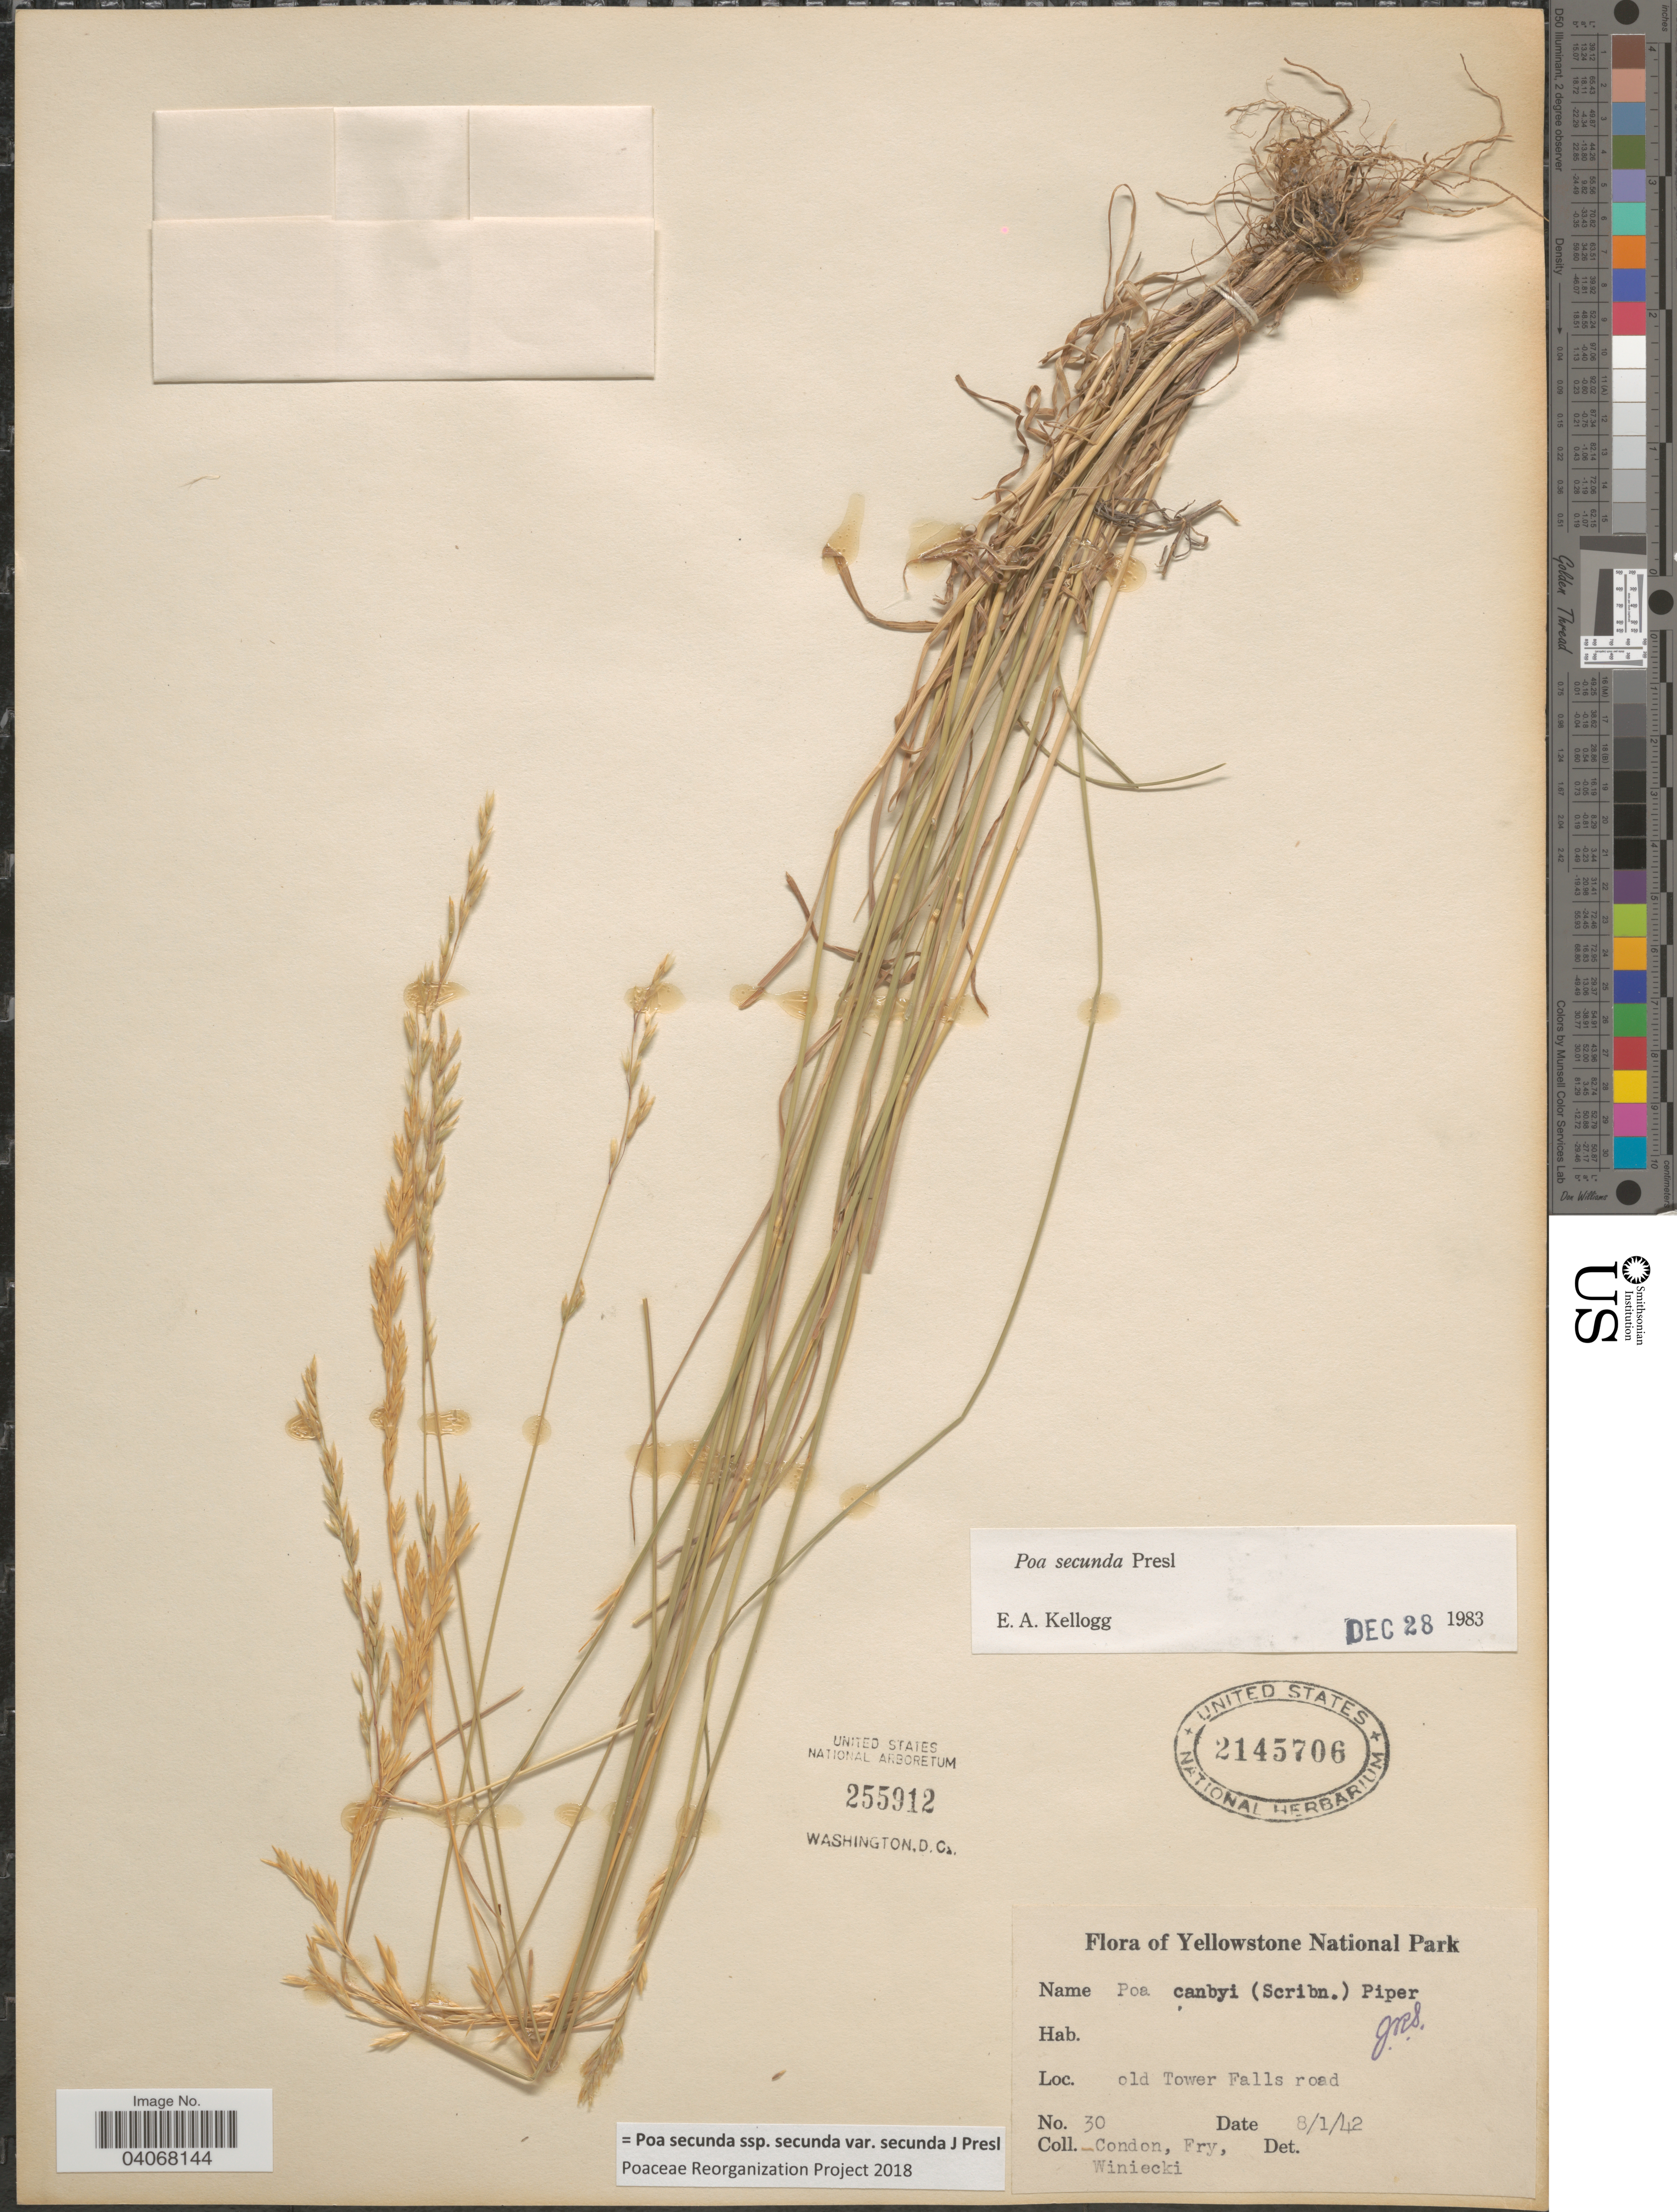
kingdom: Plantae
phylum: Tracheophyta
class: Liliopsida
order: Poales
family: Poaceae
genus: Poa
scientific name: Poa secunda subsp. secunda var. secunda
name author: J. Presl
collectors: Condon, -. Fry & Winiecki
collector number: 30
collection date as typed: Transcribed d/m/y: 1/8/42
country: United States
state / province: Wyoming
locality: Yellowstone National Park. Old Tower Falls road.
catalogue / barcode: US 2145706